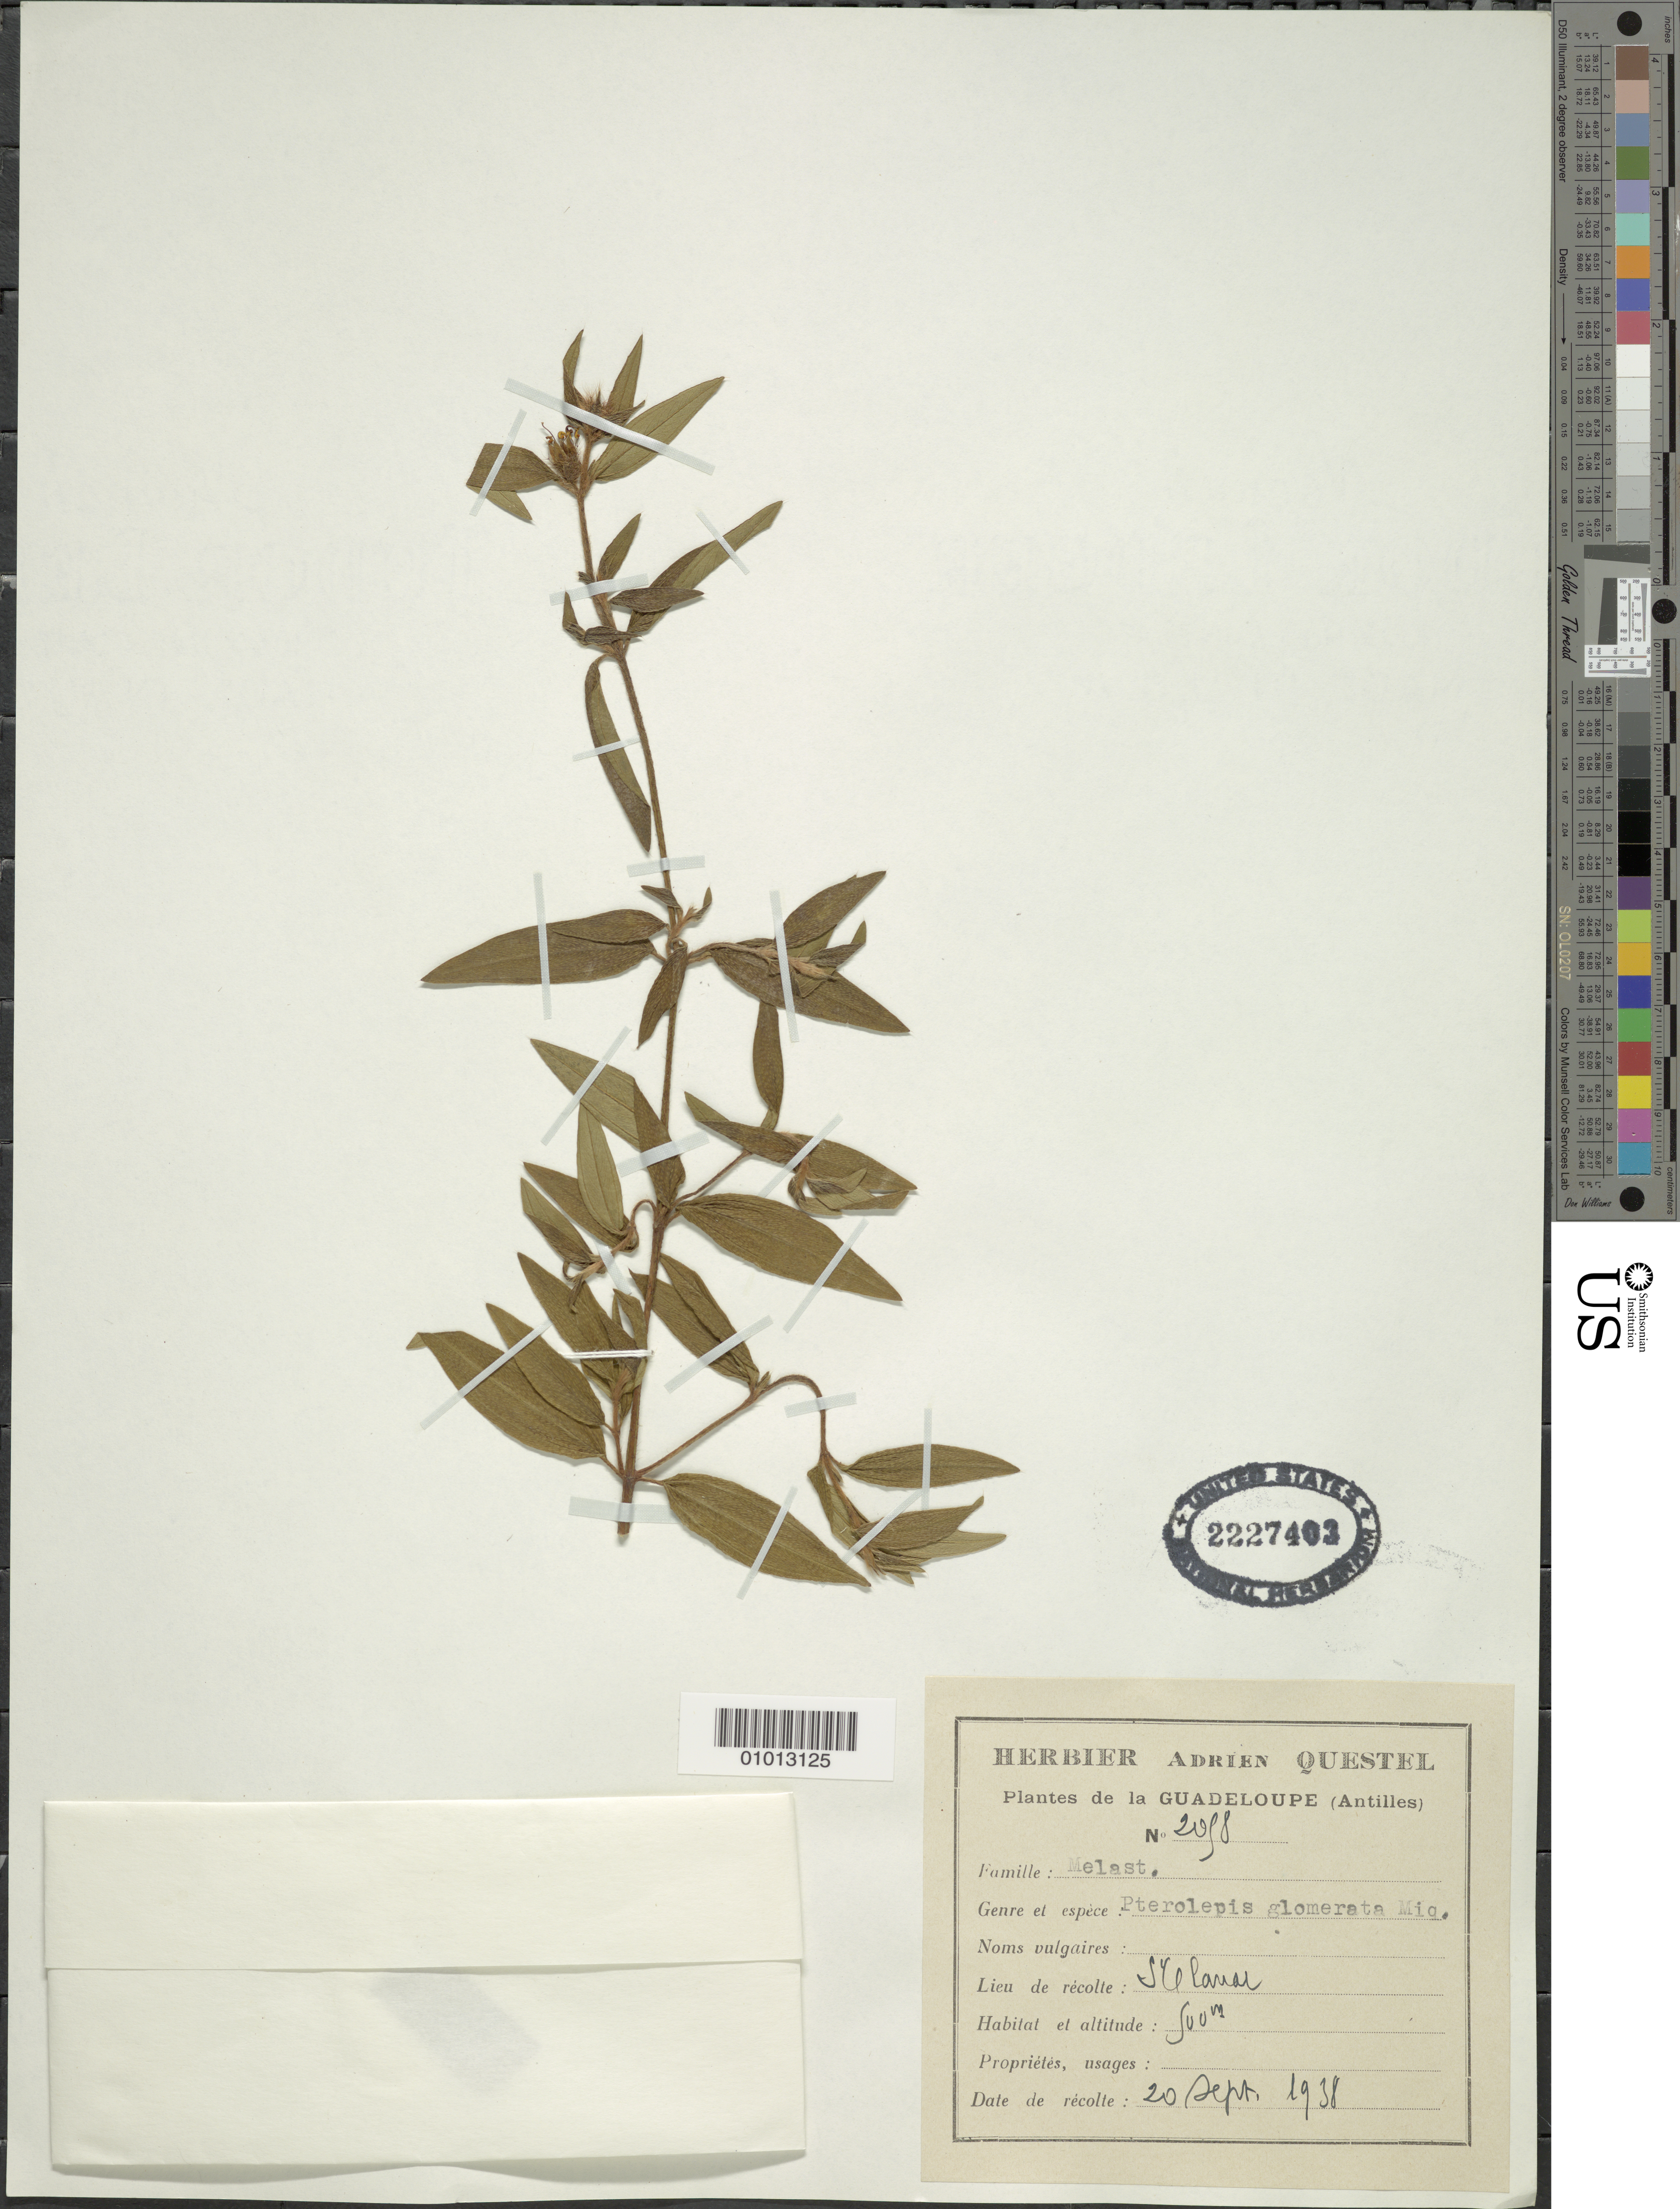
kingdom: Plantae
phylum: Tracheophyta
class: Magnoliopsida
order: Myrtales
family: Melastomataceae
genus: Pterolepis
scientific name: Pterolepis glomerata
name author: (Rottb.) Miq.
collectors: A. Questel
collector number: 2058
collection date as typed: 20 Sep 1938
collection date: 1938-09-20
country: Guadeloupe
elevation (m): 500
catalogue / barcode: US 2227403